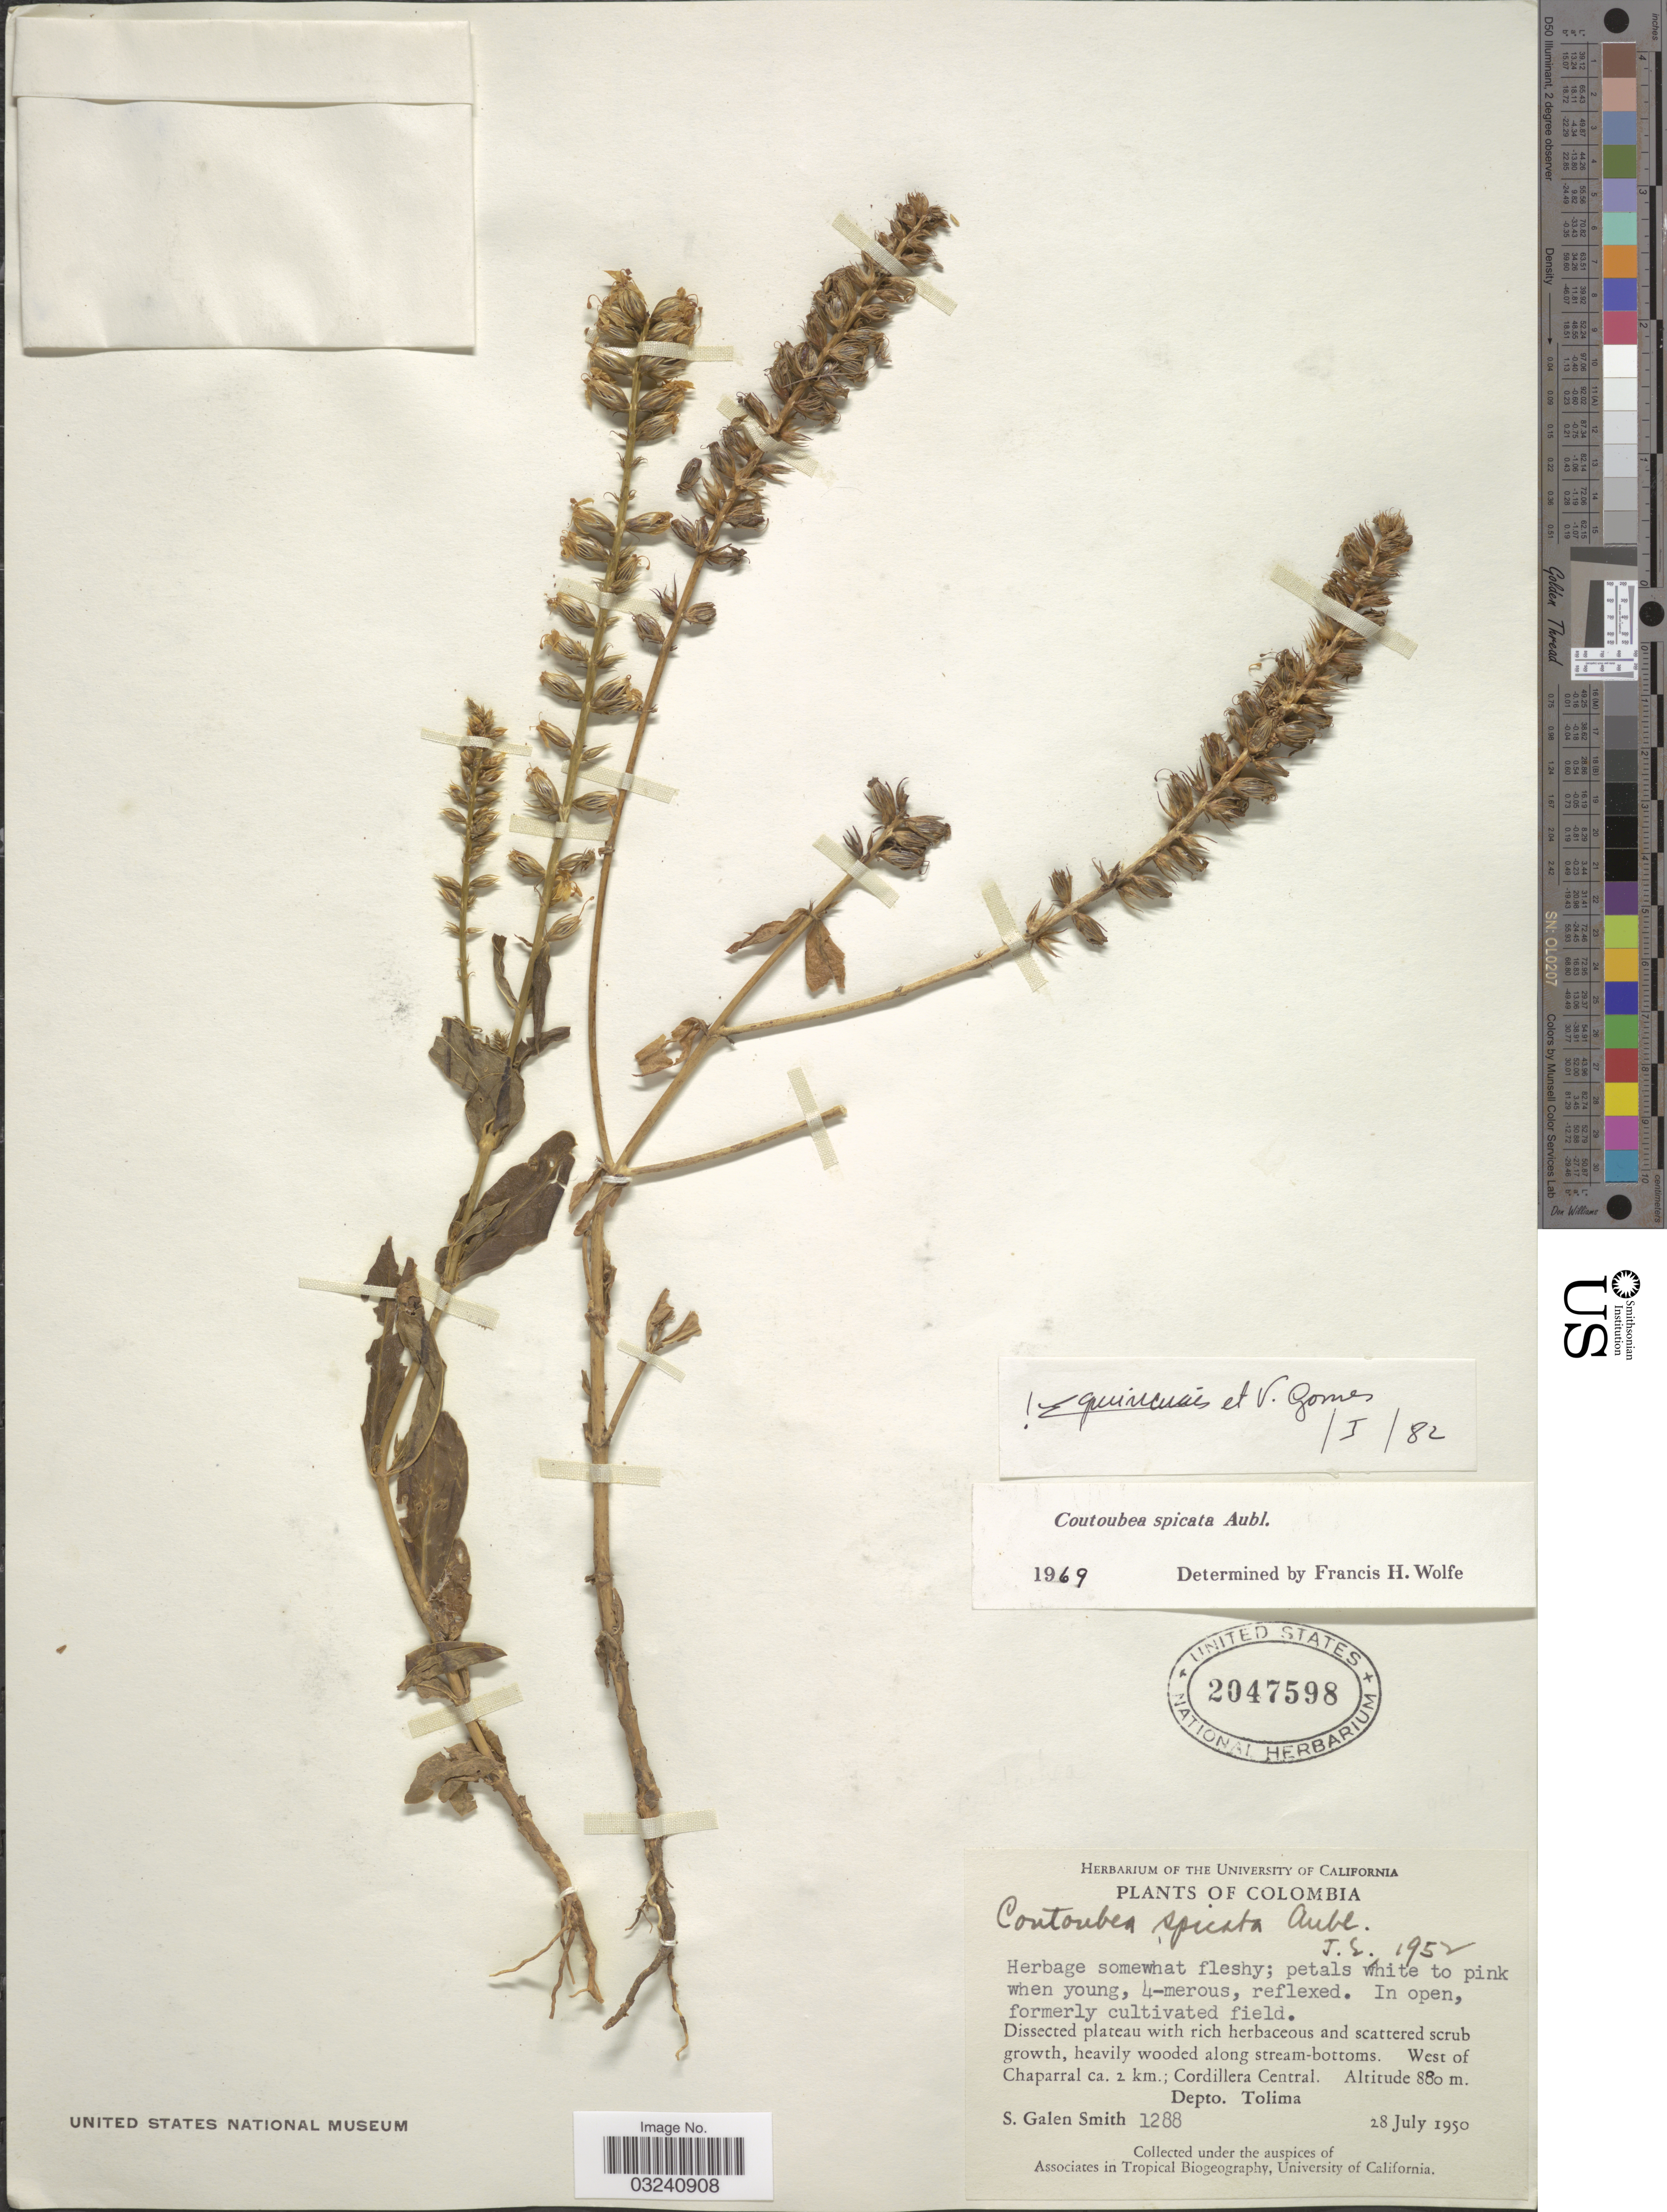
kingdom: Plantae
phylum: Tracheophyta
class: Magnoliopsida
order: Gentianales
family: Gentianaceae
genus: Coutoubea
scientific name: Coutoubea spicata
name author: Aubl.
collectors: S. G. Smith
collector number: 1288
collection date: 1950-07-28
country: Colombia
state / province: Tolima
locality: West of Chaparral ca. 2 km.; Cordillera Central. Depto. Tolima.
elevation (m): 880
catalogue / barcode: US 2047598